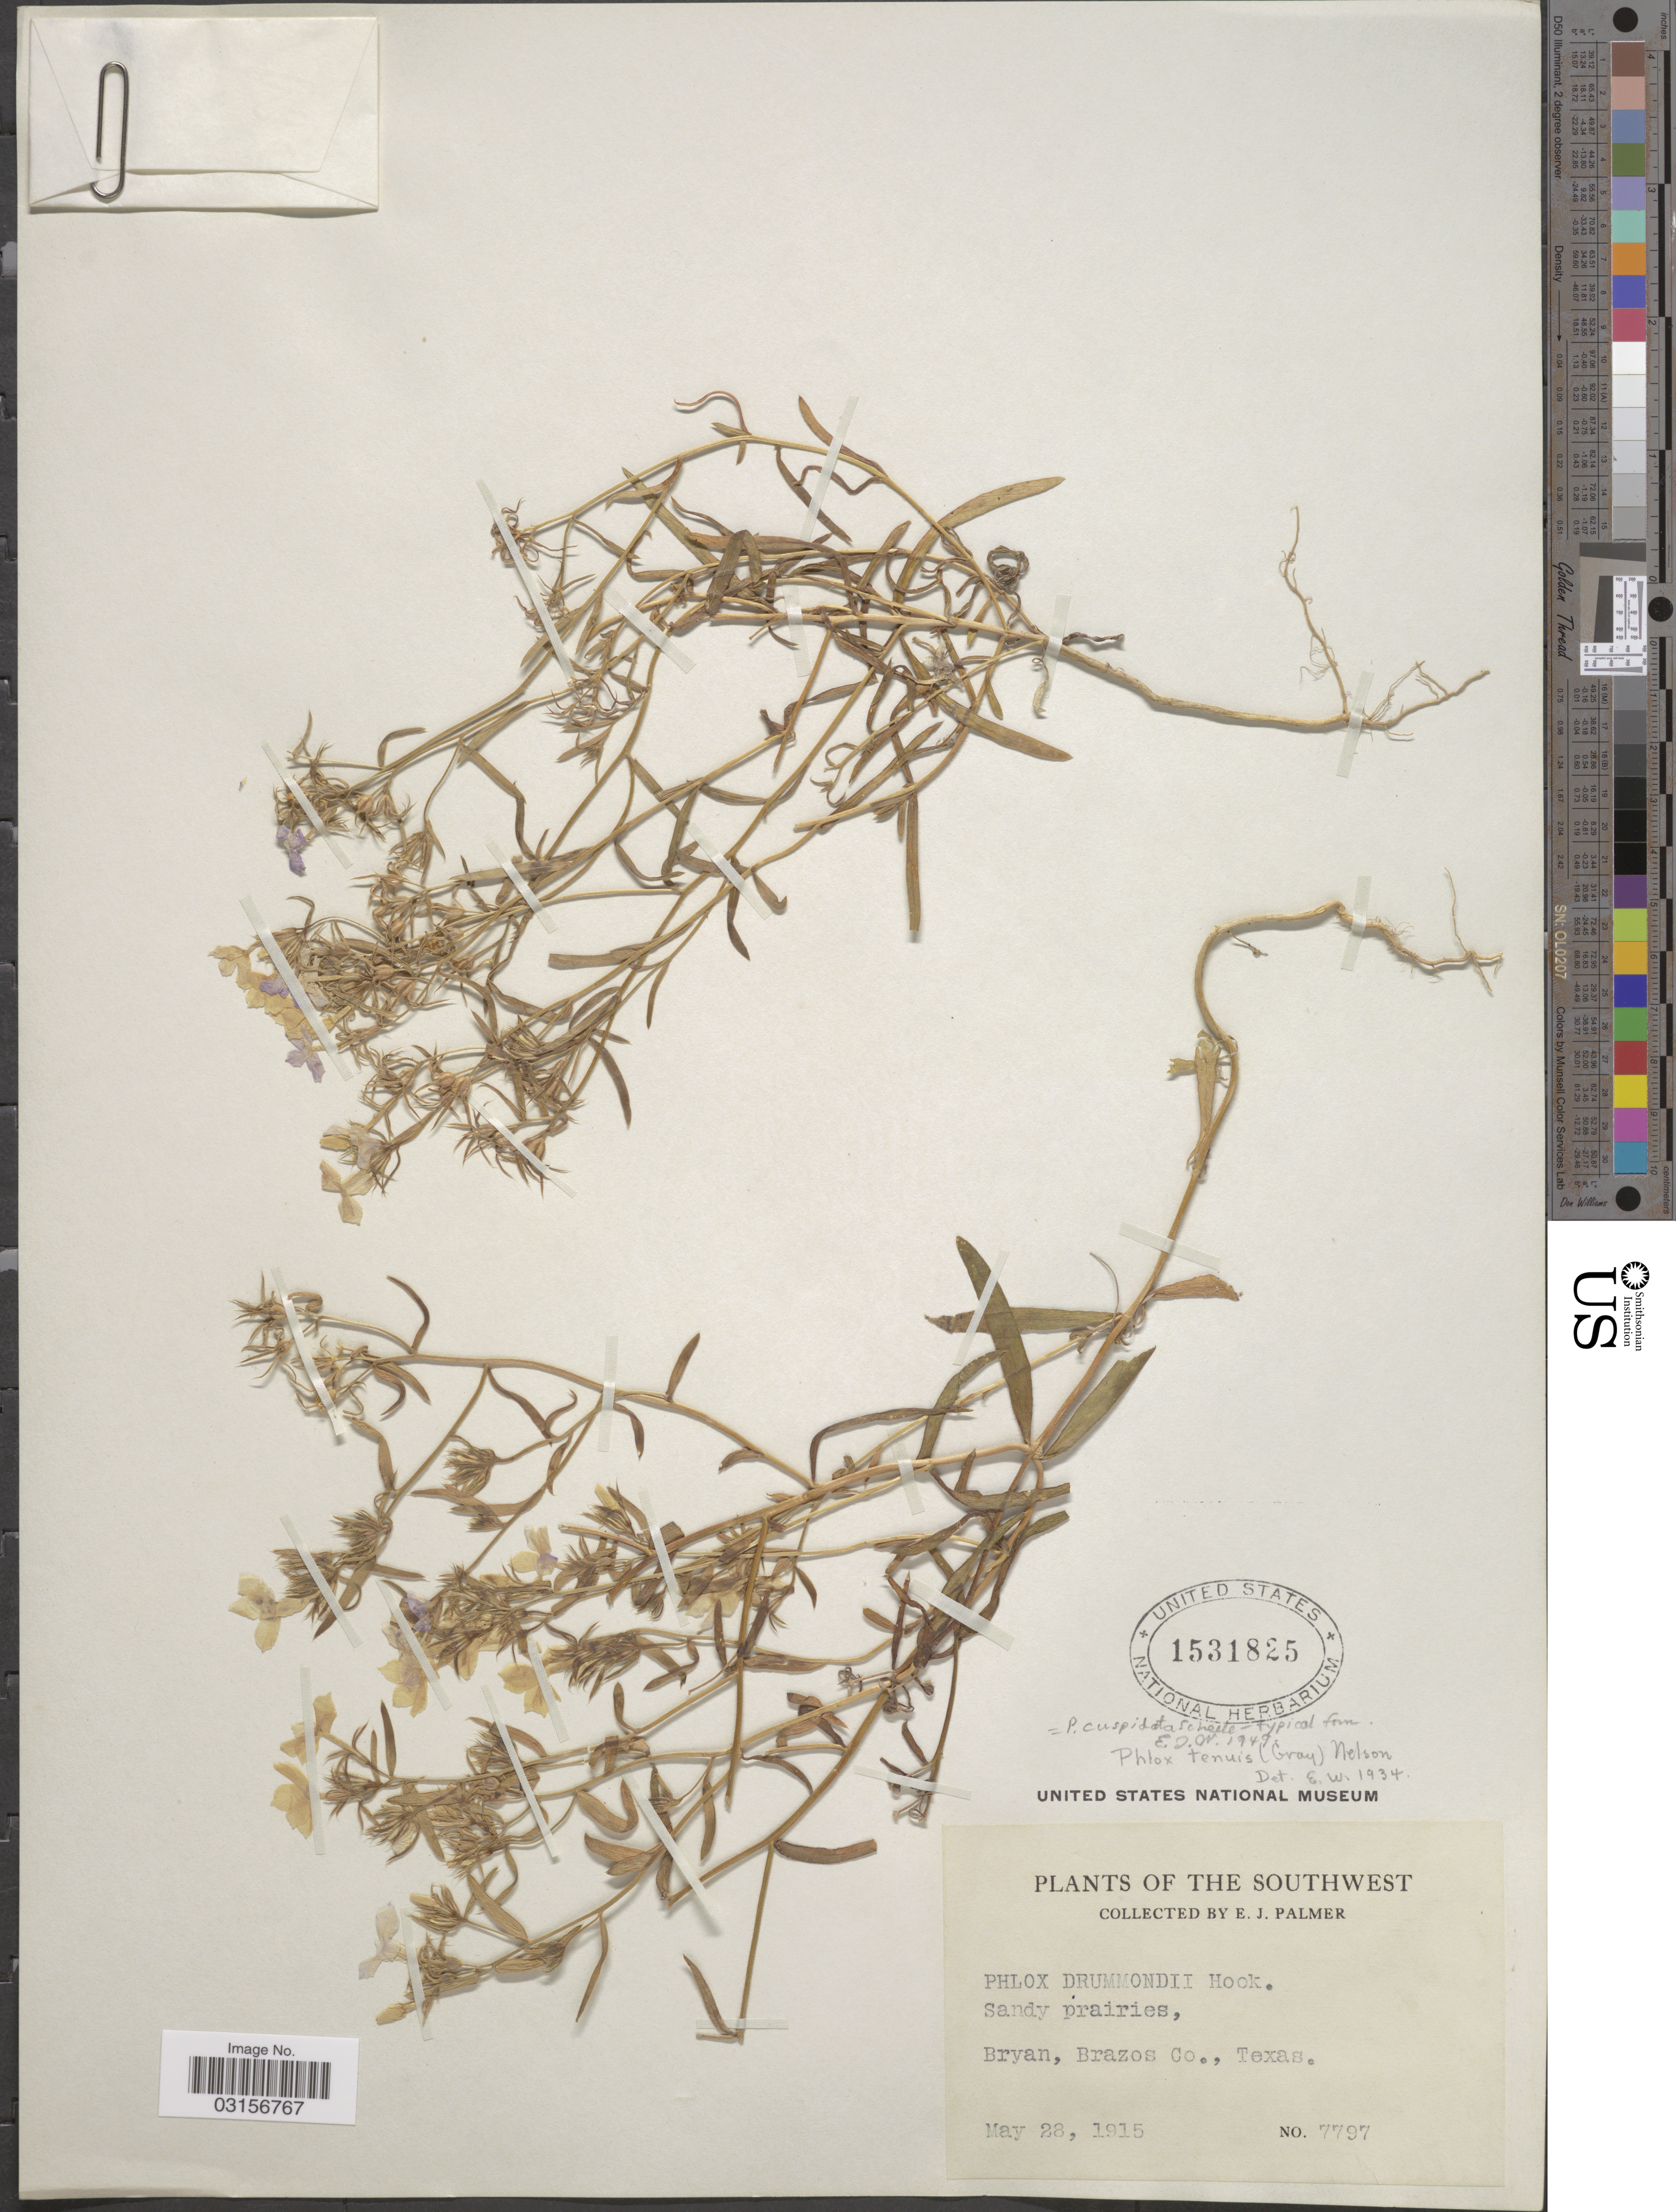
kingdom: Plantae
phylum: Tracheophyta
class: Magnoliopsida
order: Ericales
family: Polemoniaceae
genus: Phlox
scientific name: Phlox cuspidata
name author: Scheele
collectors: E. J. Palmer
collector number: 7797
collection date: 1915-05-28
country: United States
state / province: Texas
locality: The Southwest, Bryan, Brazos Co., Texas.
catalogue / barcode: US 1531825